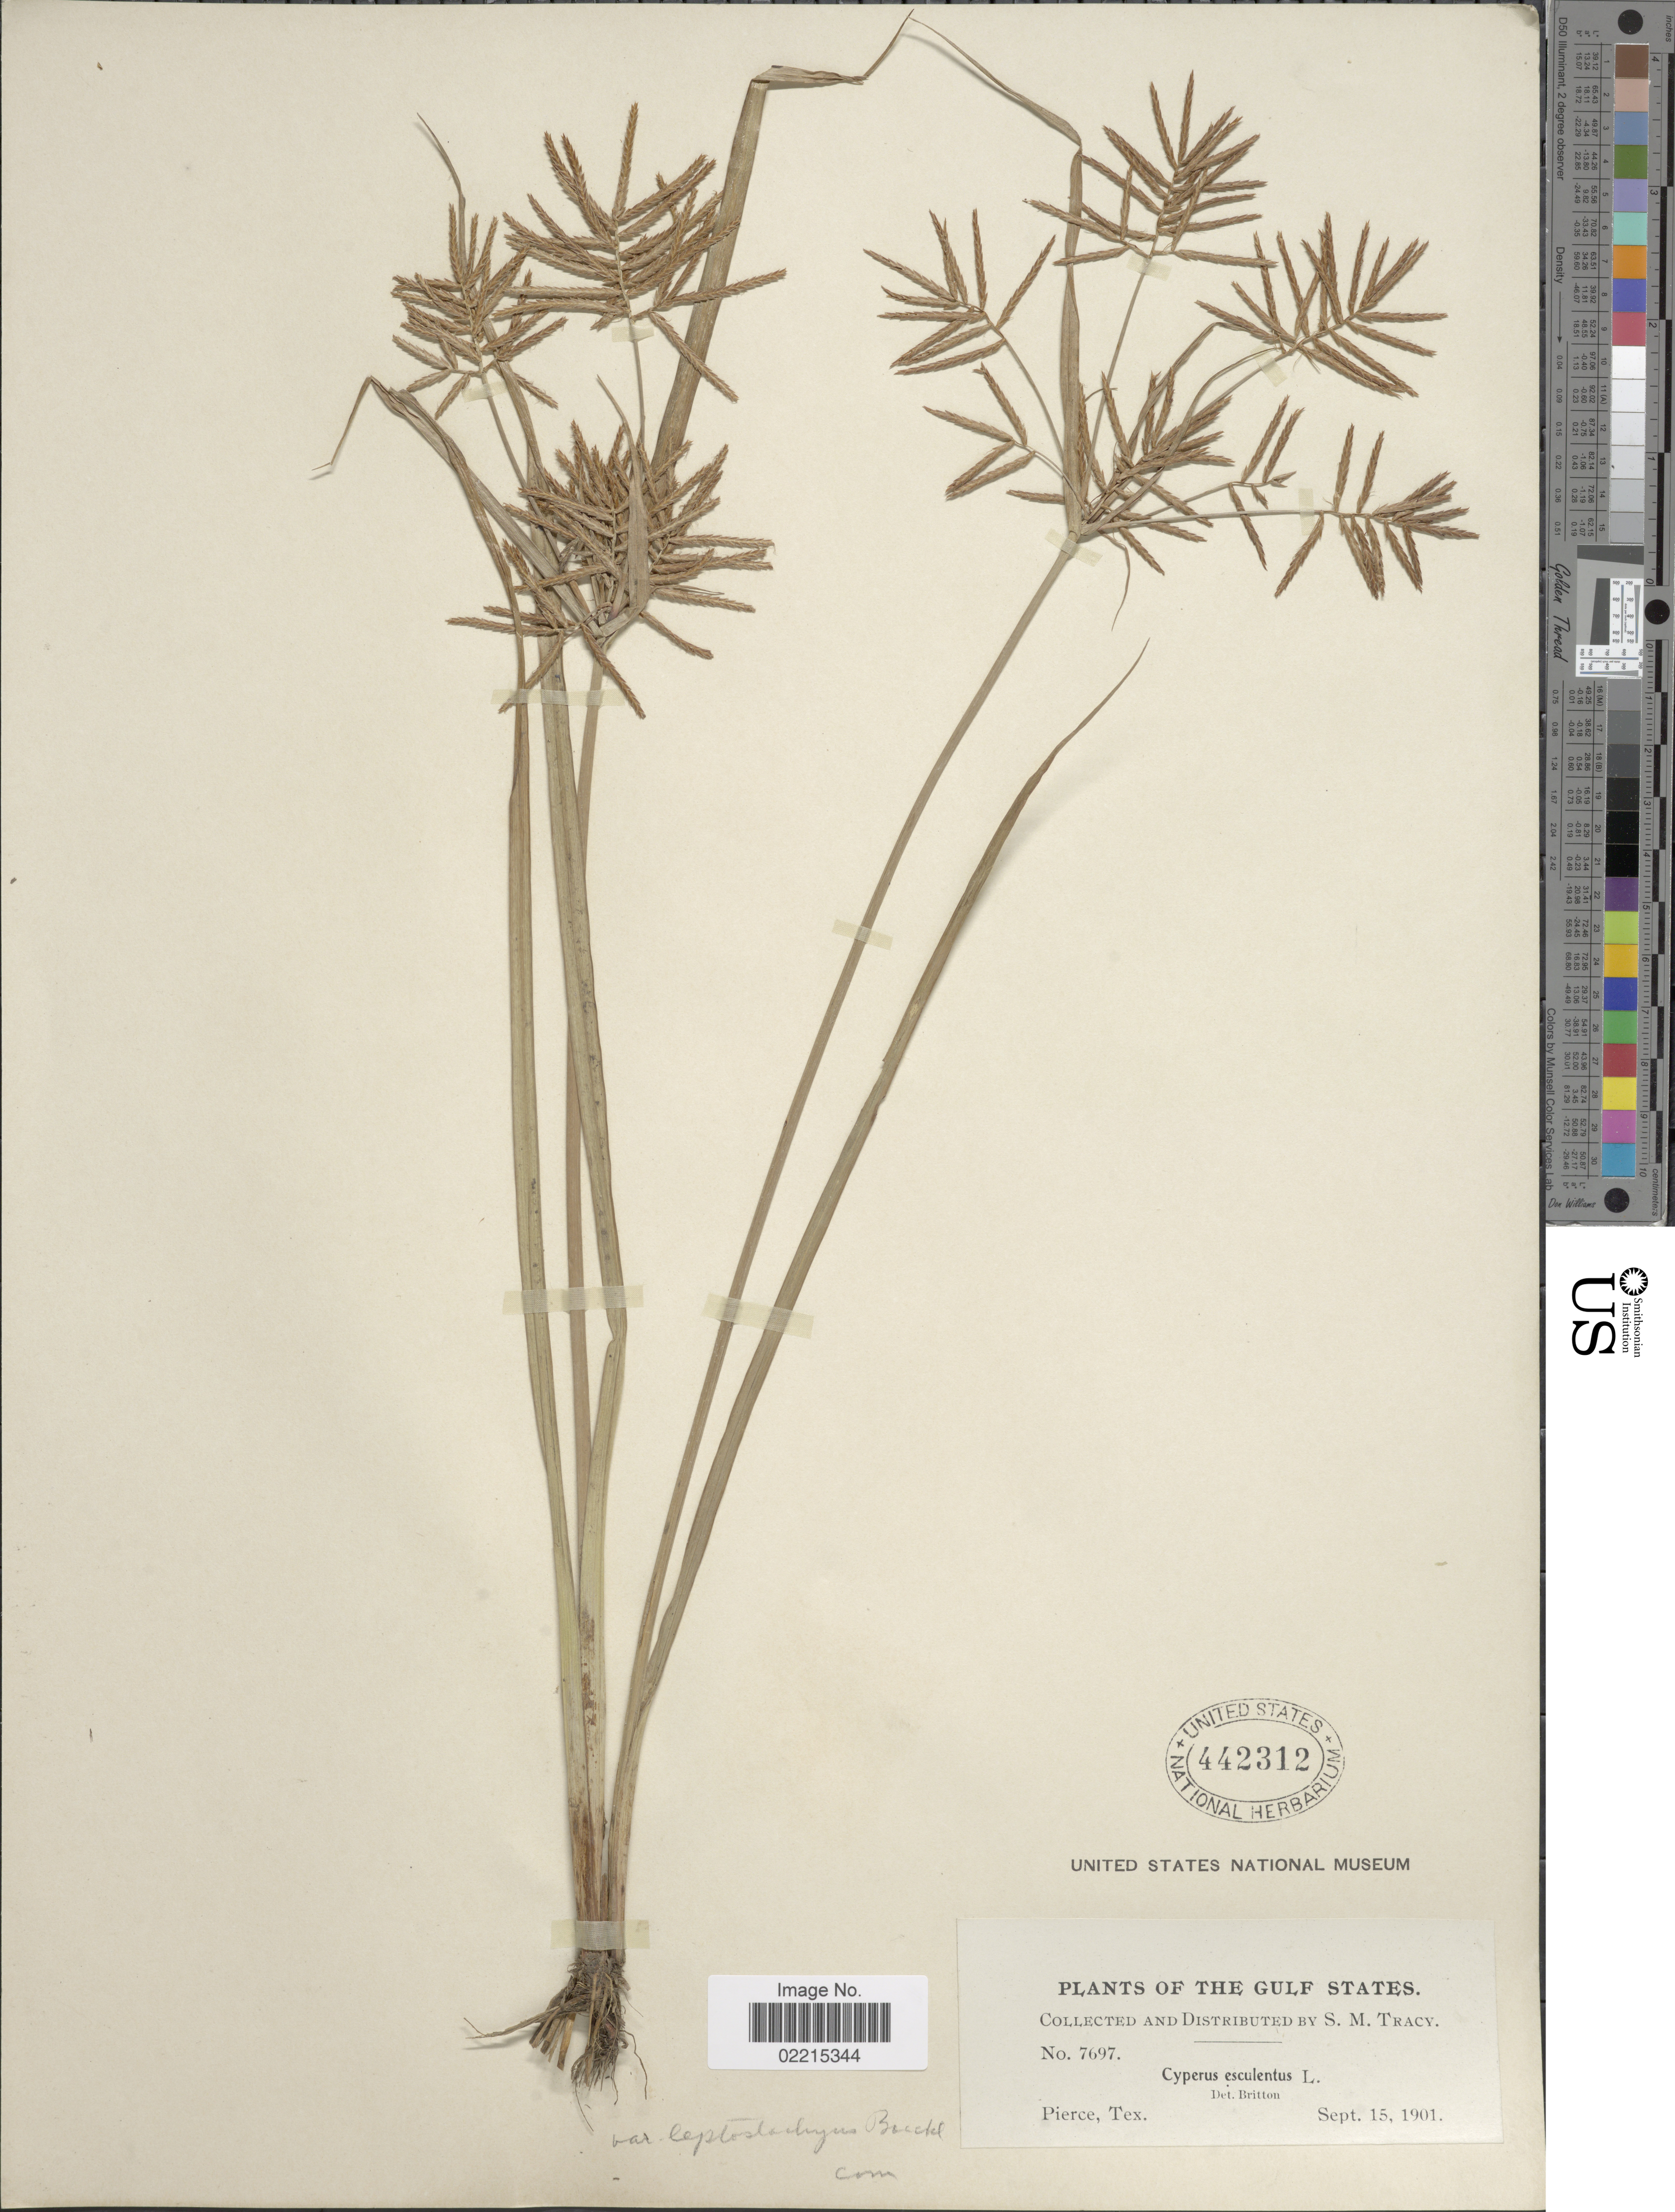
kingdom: Plantae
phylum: Tracheophyta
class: Liliopsida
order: Poales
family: Cyperaceae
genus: Cyperus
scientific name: Cyperus esculentus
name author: L.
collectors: S. M. Tracy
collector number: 7697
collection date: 1901-09-15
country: United States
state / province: Texas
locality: The Gulf States, Pierce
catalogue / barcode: US 442312